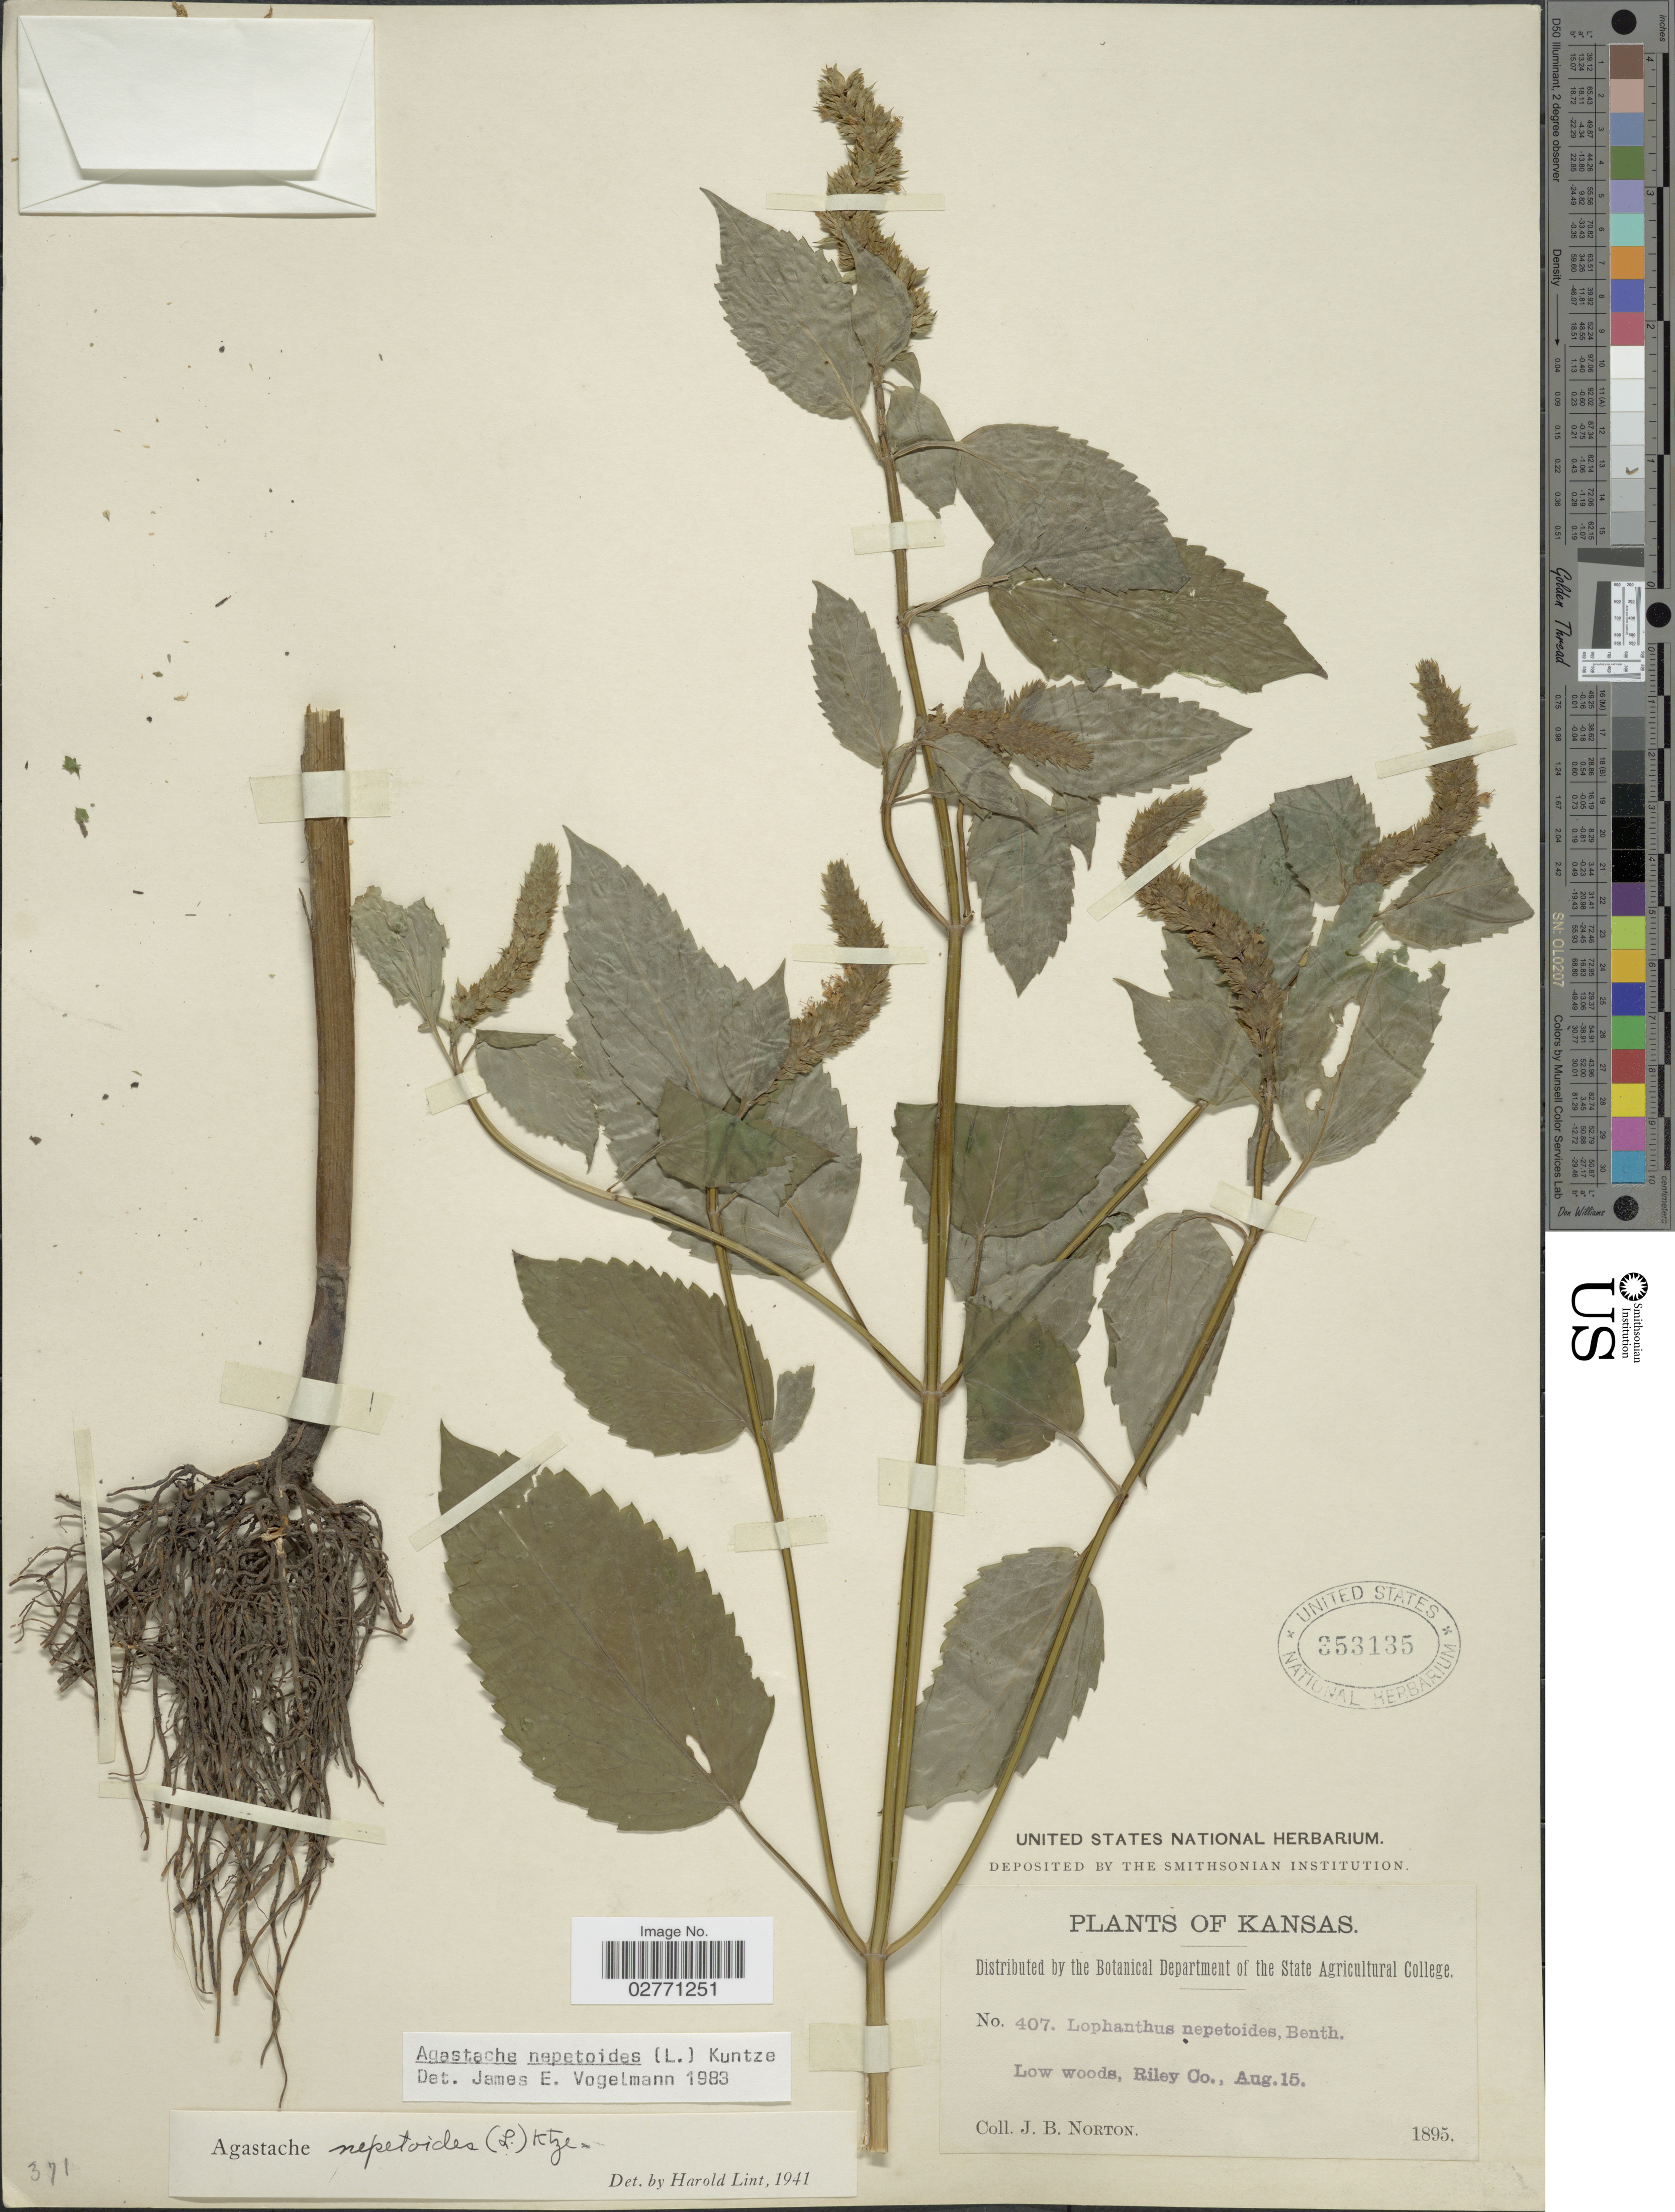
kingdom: Plantae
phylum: Tracheophyta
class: Magnoliopsida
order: Lamiales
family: Lamiaceae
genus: Agastache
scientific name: Agastache nepetoides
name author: (L.) Kuntze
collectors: J. B. Norton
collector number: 407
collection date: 1895-08-15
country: United States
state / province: Kansas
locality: Low woods, Riley Co.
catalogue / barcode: US 353135